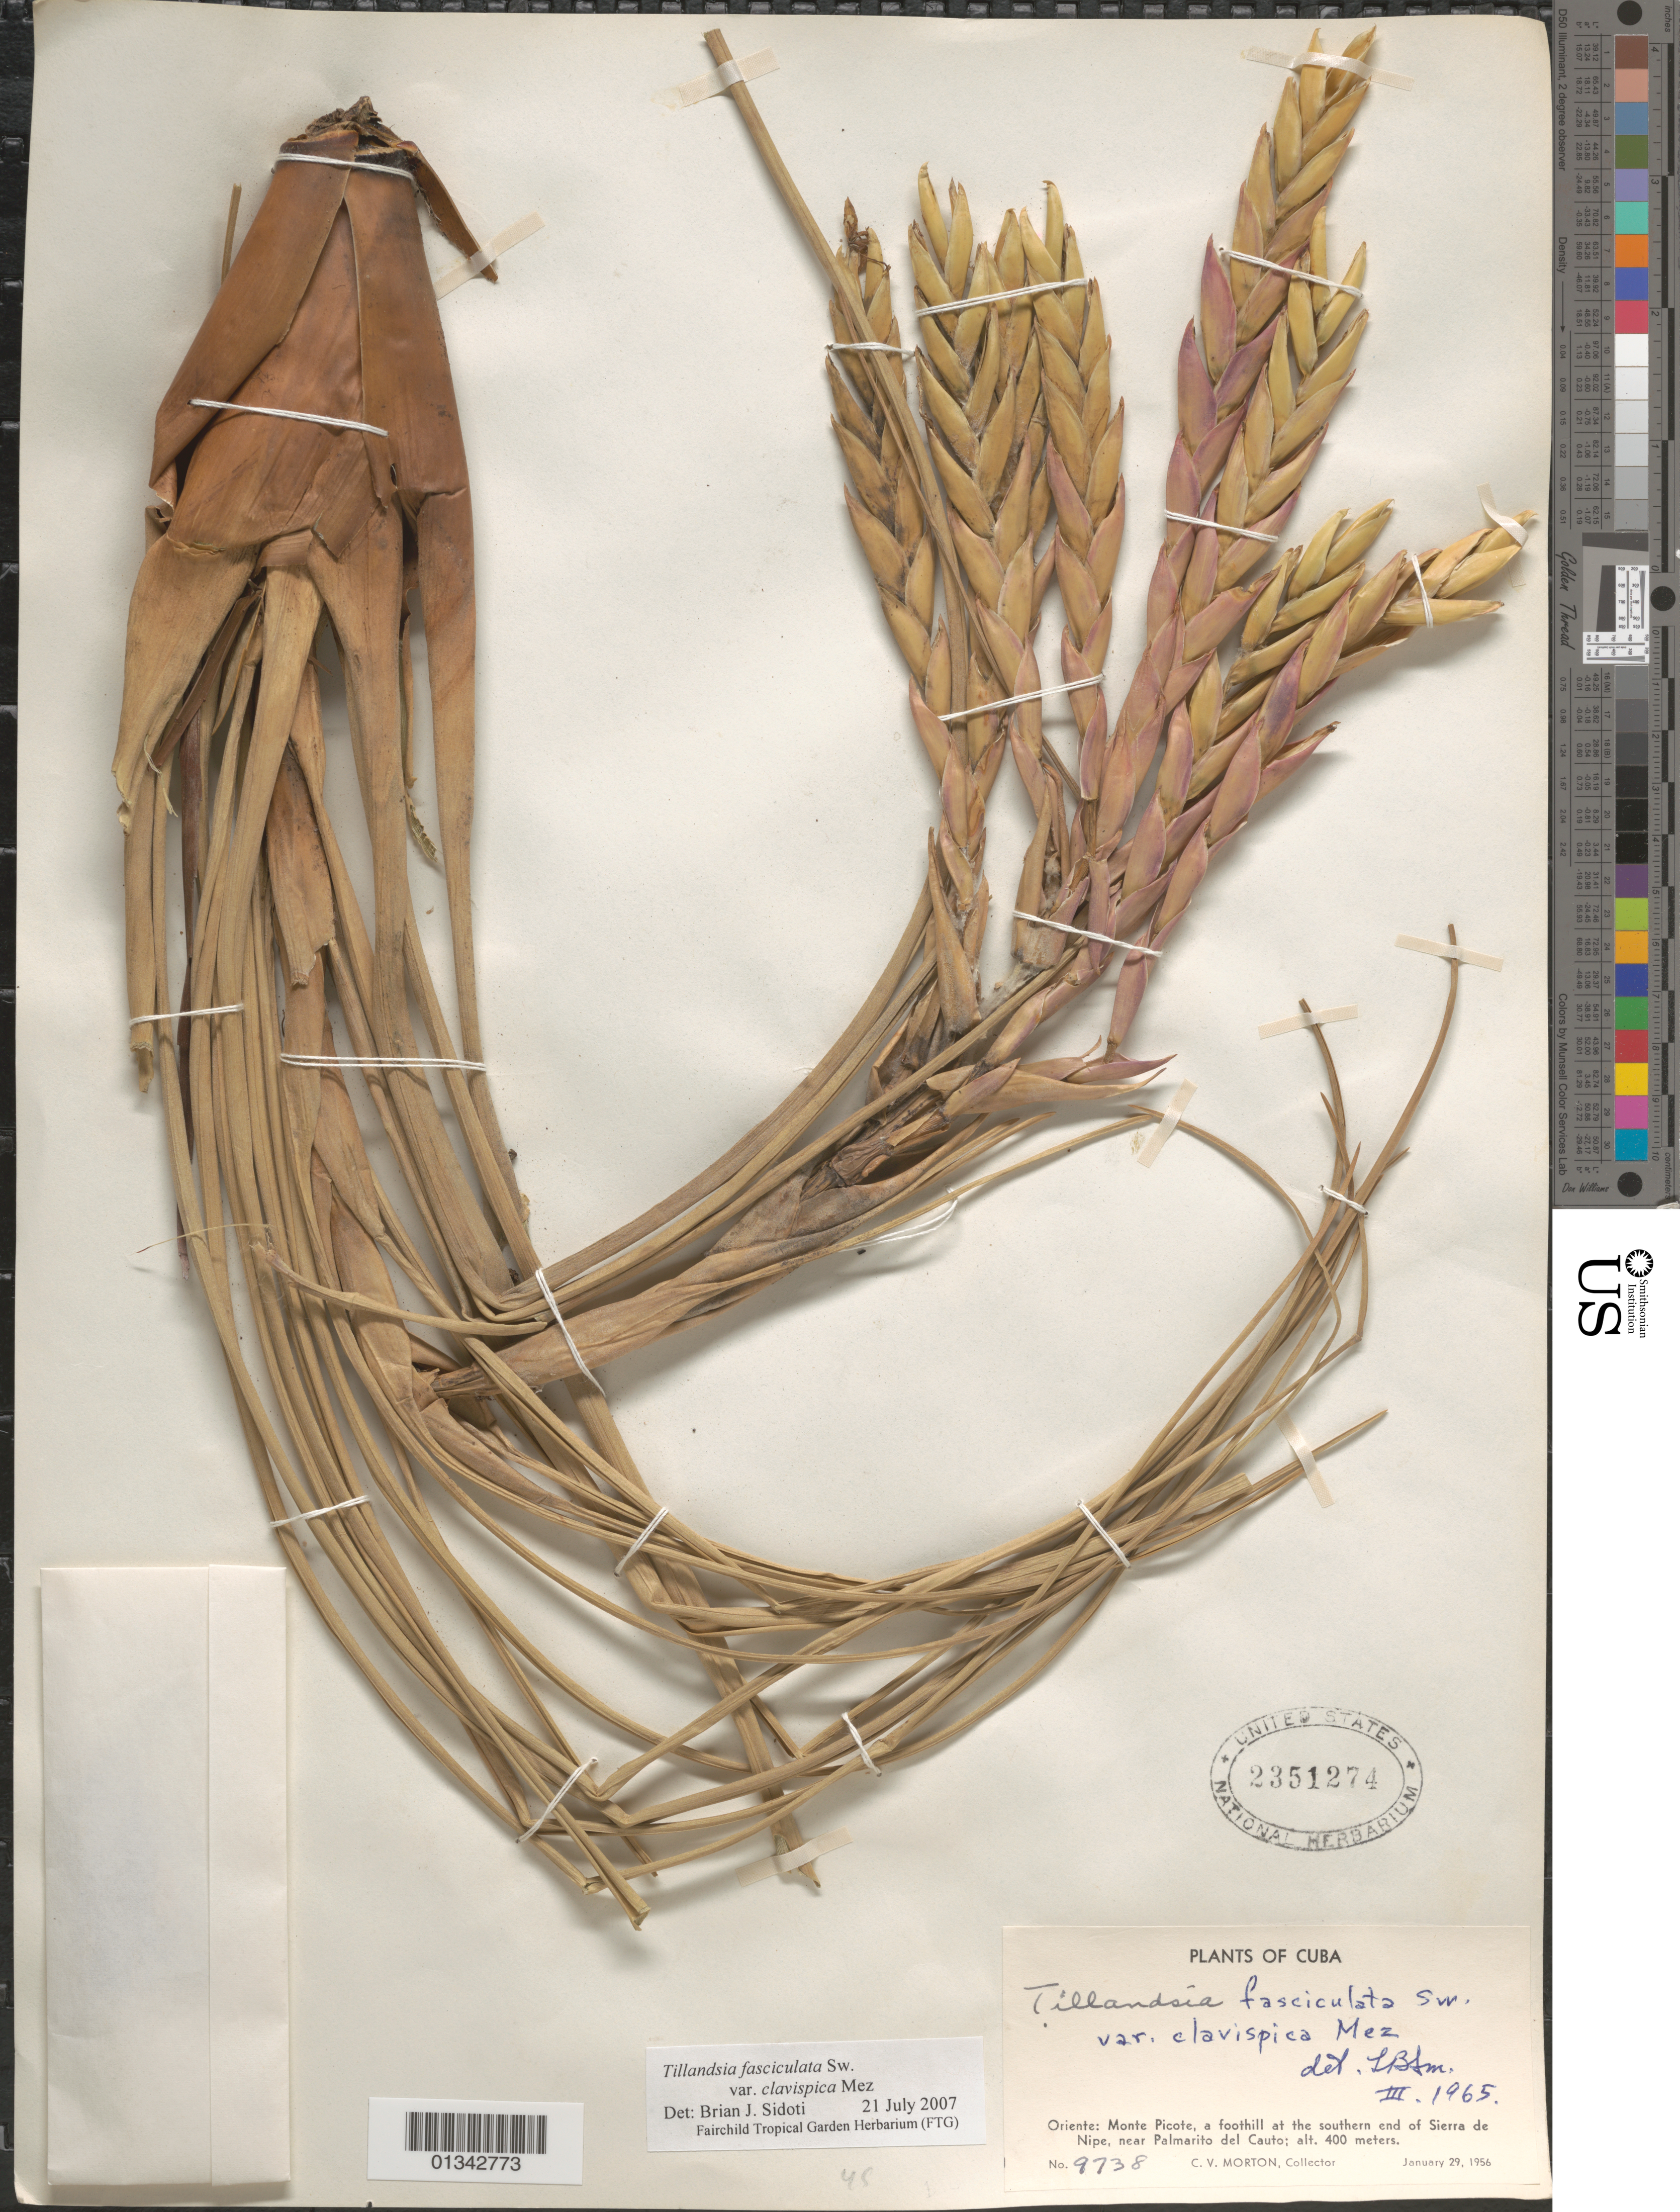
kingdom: Plantae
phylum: Tracheophyta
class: Liliopsida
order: Poales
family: Bromeliaceae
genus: Tillandsia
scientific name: Tillandsia fasciculata var. clavispica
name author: Mez in A. DC.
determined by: Sidoti, B. J.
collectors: C. V. Morton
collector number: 9738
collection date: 1956-01-29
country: Cuba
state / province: Santiago de Cuba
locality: Oriente [Santiago de Cuba], Monte Picot, foothill at southern end of Sierra da Nipe, near Palmarito del cauto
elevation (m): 400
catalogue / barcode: US 2351274